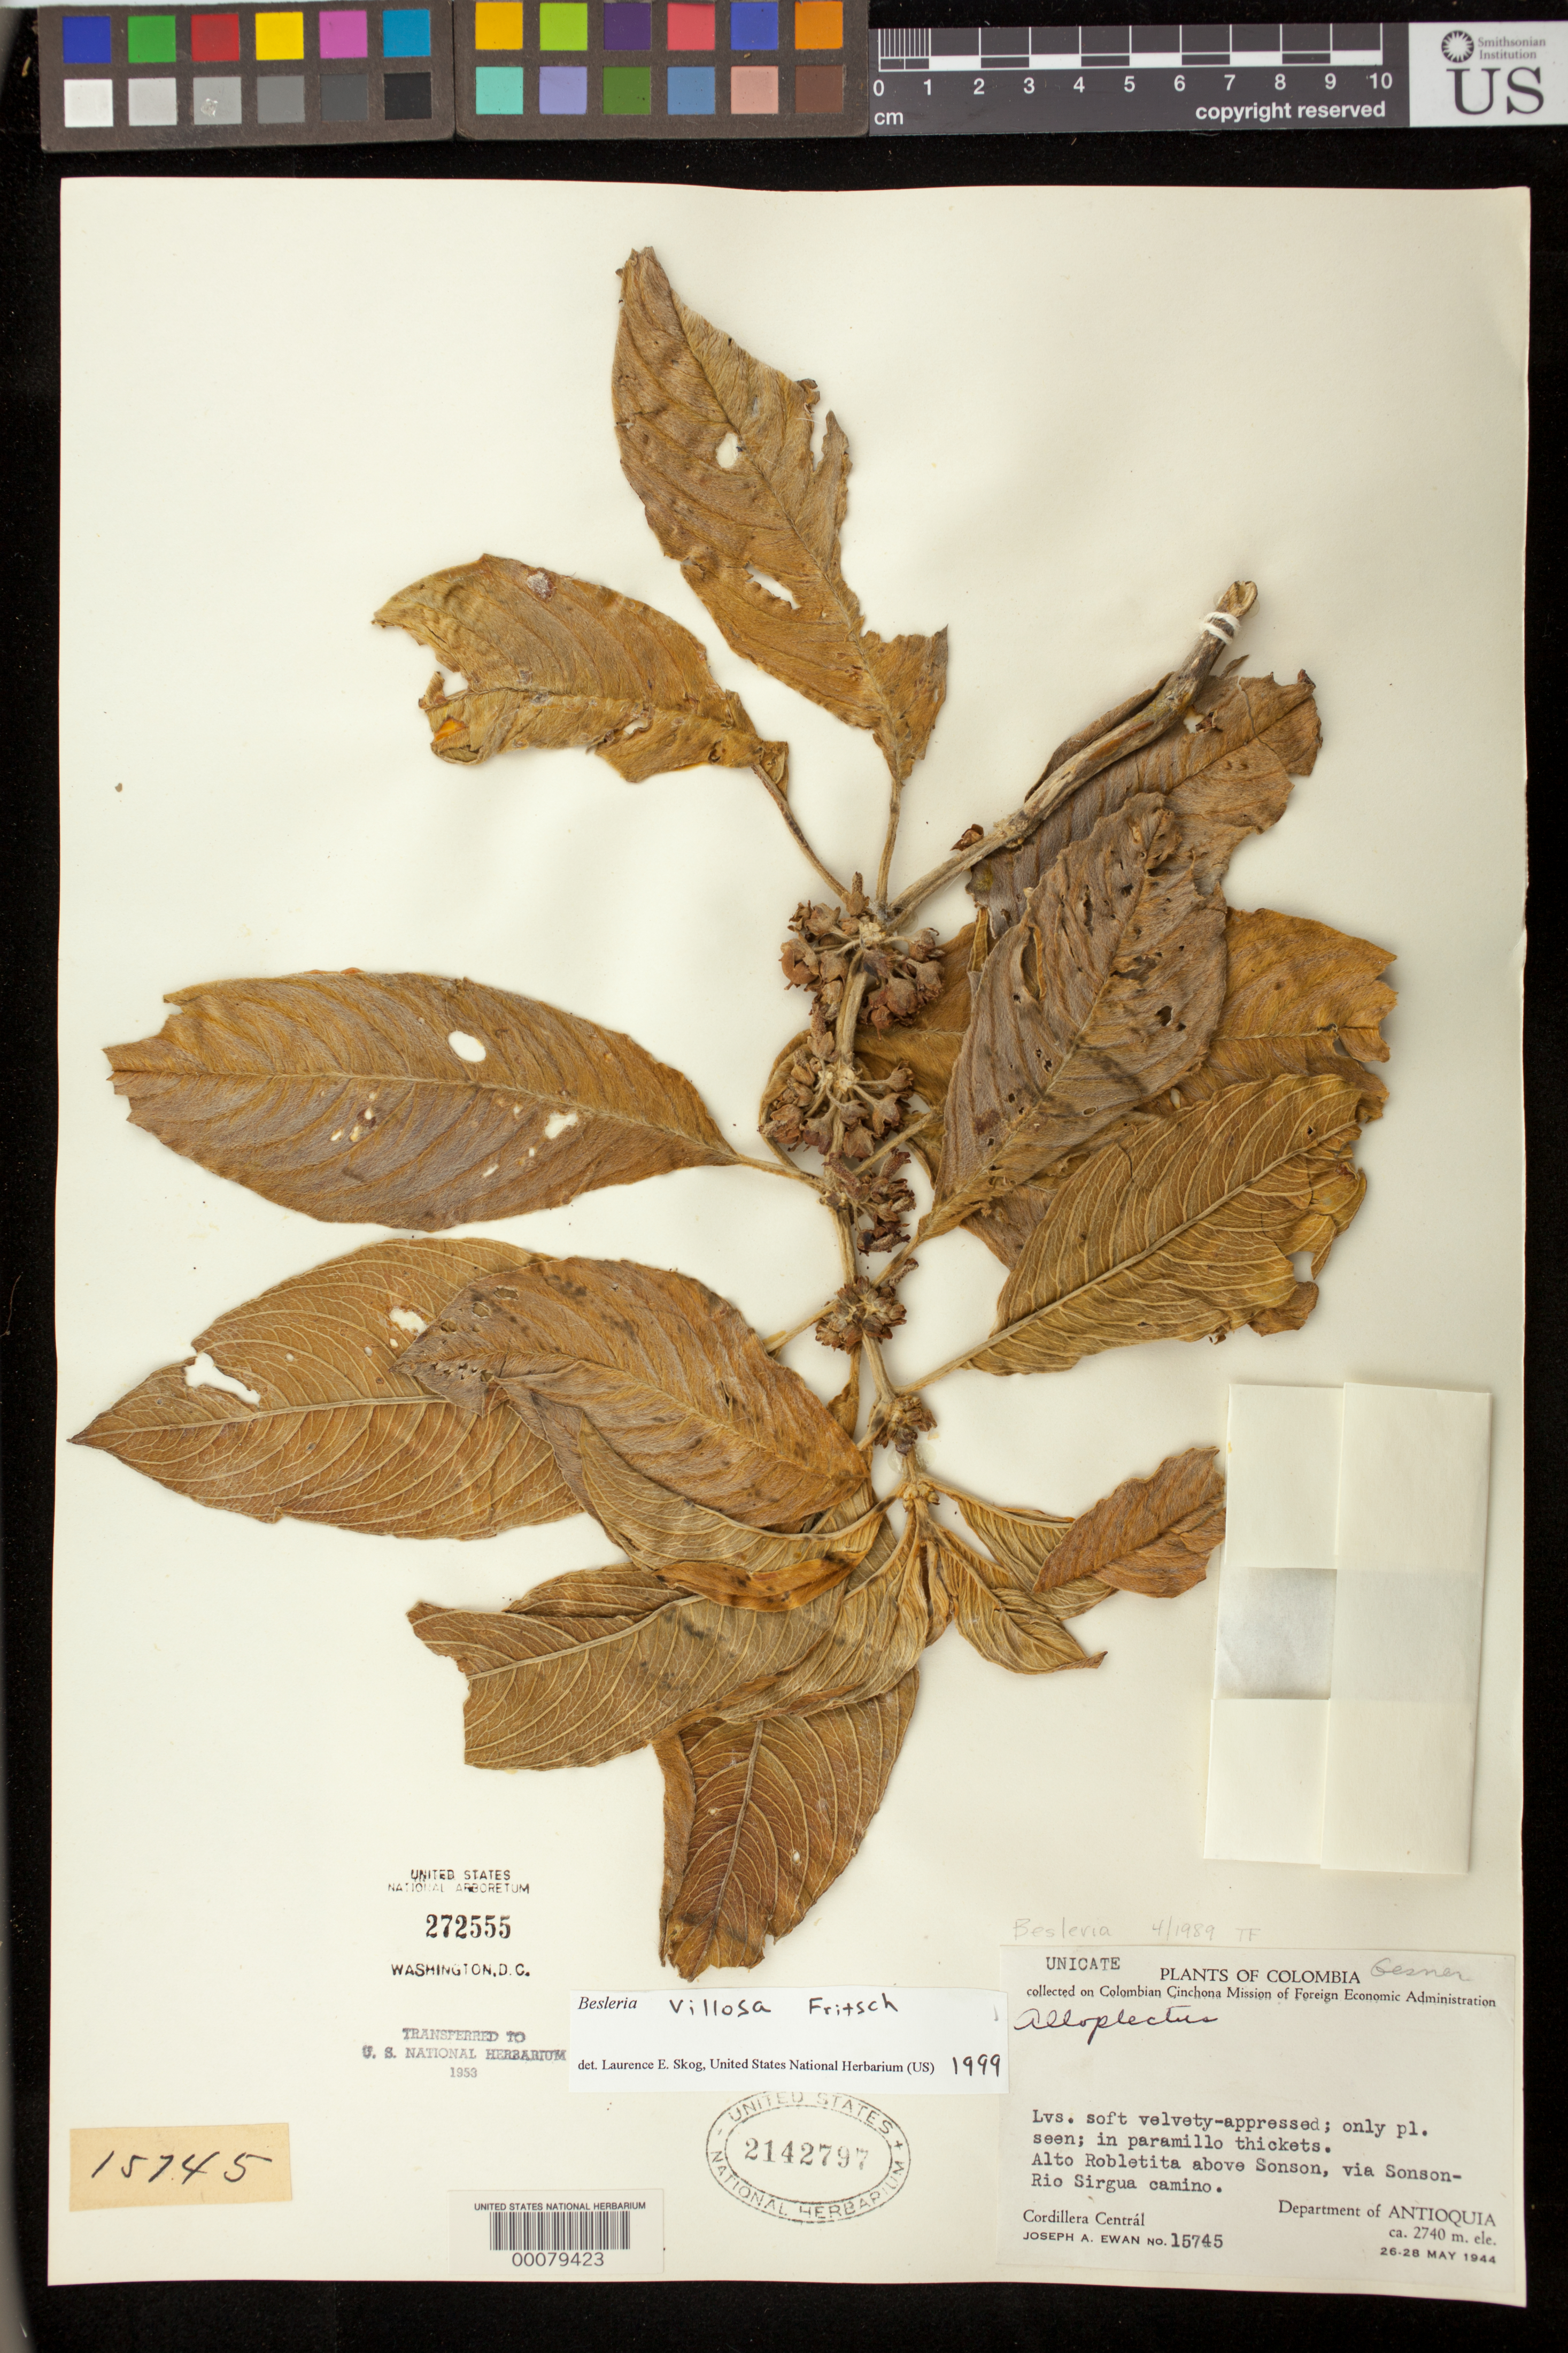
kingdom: Plantae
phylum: Tracheophyta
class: Magnoliopsida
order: Lamiales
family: Gesneriaceae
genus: Besleria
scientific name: Besleria villosa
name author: Fritsch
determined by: Skog, Laurence E.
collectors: J. A. Ewan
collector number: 15745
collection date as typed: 26-28 May 1944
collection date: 1944-05-26/1944-05-28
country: Colombia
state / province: Antioquia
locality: Alto Robletita above Sonson, via Sonson-Rio Sirgua camino, Cordillera Central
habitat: In paramillo thickets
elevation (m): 2740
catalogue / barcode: US 2142797